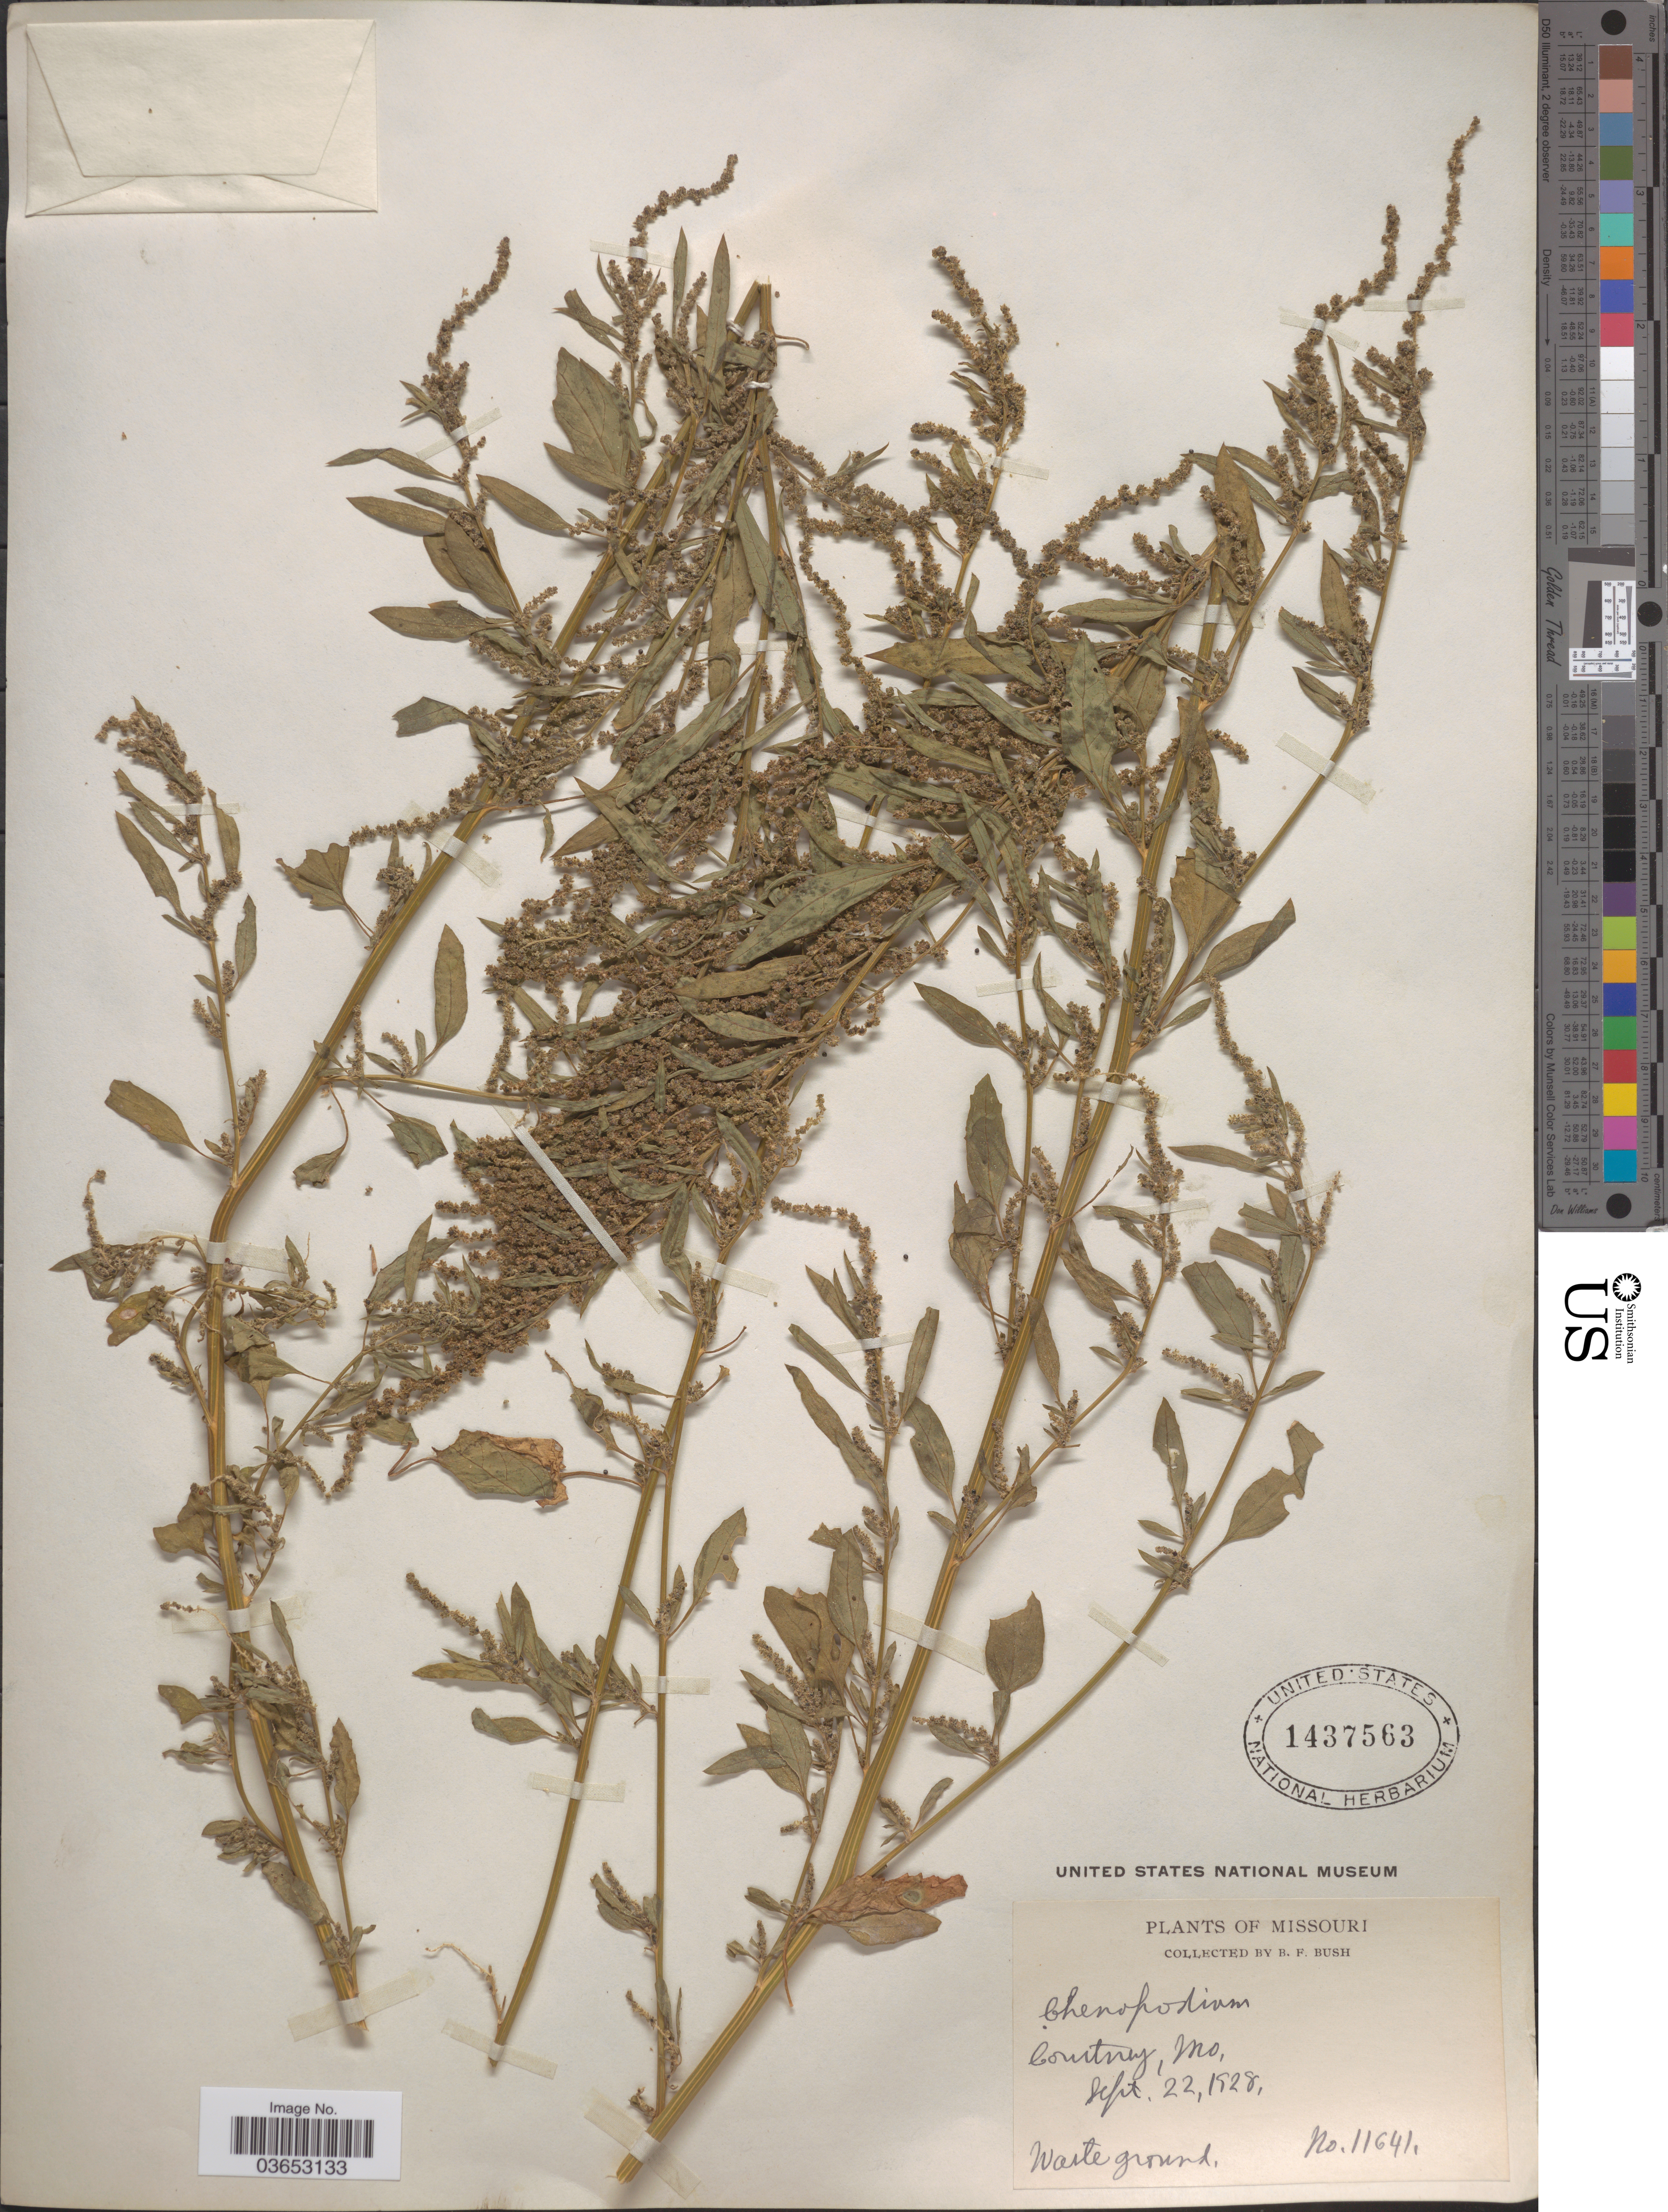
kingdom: Plantae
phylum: Tracheophyta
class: Magnoliopsida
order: Caryophyllales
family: Amaranthaceae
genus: Chenopodium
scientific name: Chenopodium glaucophyllum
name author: Aellen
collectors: B. F. Bush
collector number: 11641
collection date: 1928-09-22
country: United States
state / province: Missouri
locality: Courtney.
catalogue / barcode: US 1437563